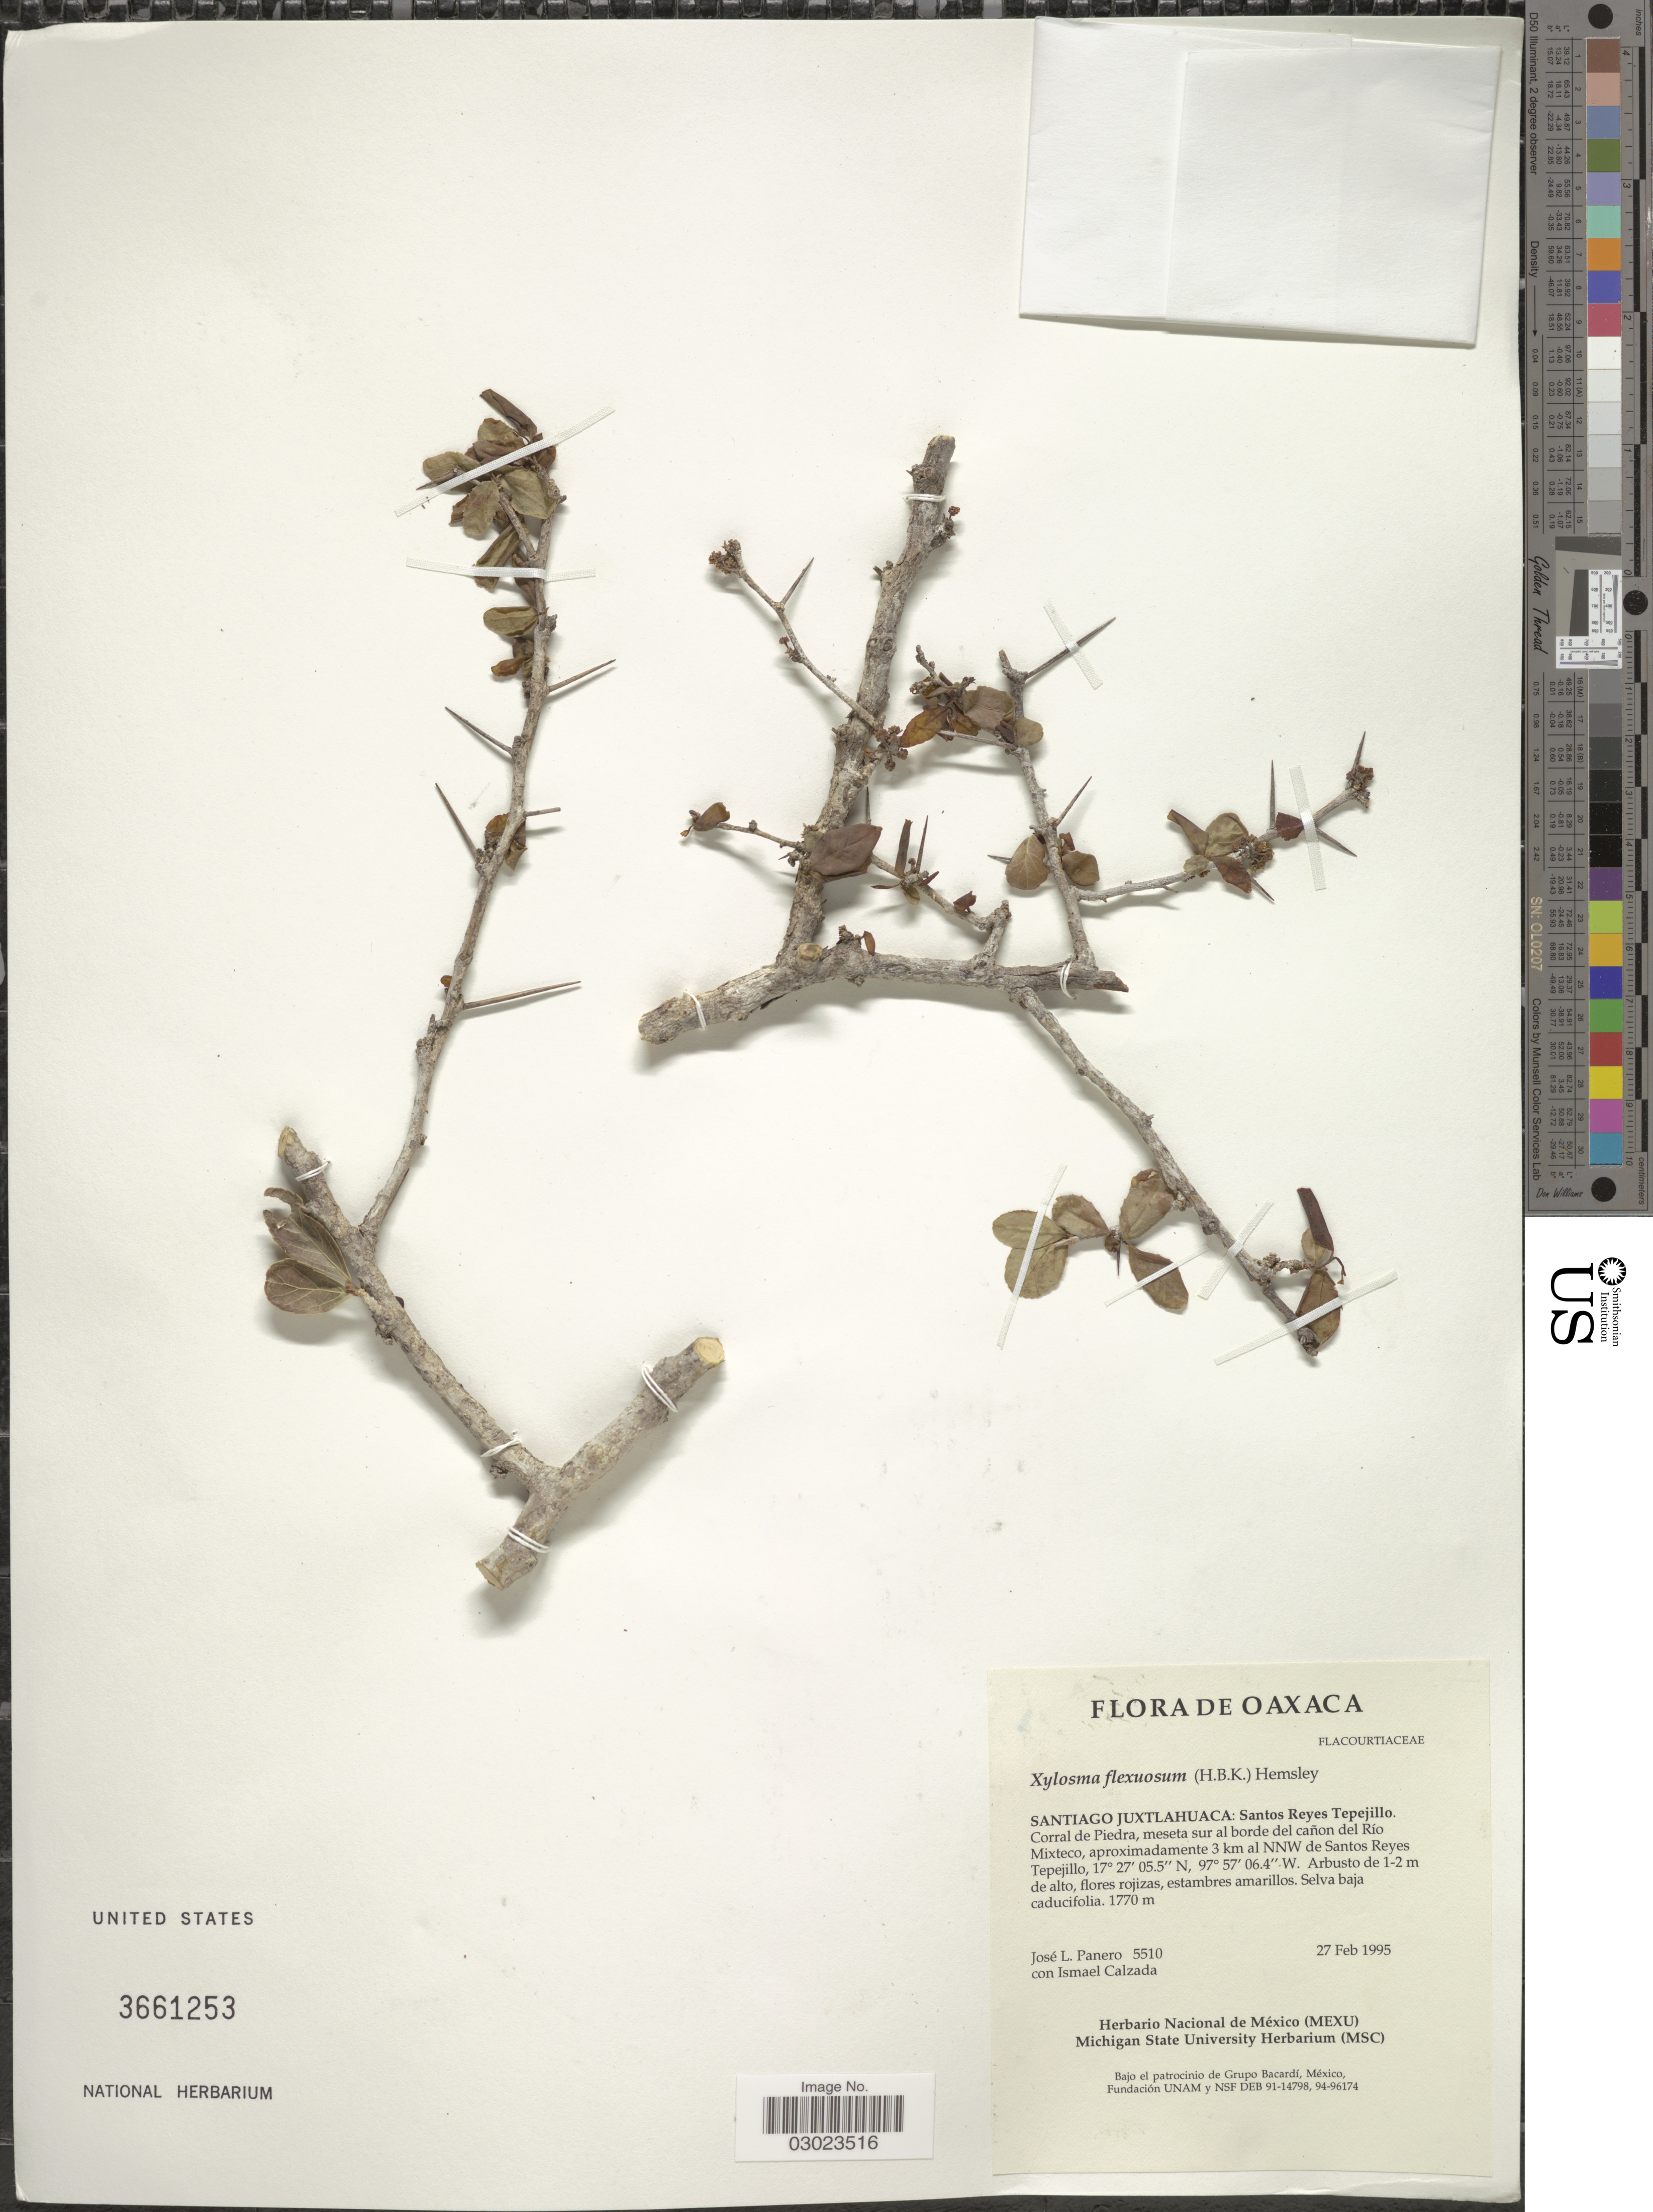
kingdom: Plantae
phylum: Tracheophyta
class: Magnoliopsida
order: Malpighiales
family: Salicaceae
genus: Xylosma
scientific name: Xylosma flexuosa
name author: (Kunth) Hemsl.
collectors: J. L. Panero & I. Calzada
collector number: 5510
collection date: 1995-02-27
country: Mexico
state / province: Oaxaca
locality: Santiago Juxtlahuaca: Santos Reyes Tepejillo, Corral de Piedra, mesera sur la borde del cañon del Río Mixteco, aproximadamente 3 km al NNW de Santos Reyes Tepejillo.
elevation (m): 1770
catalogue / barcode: US 3661253